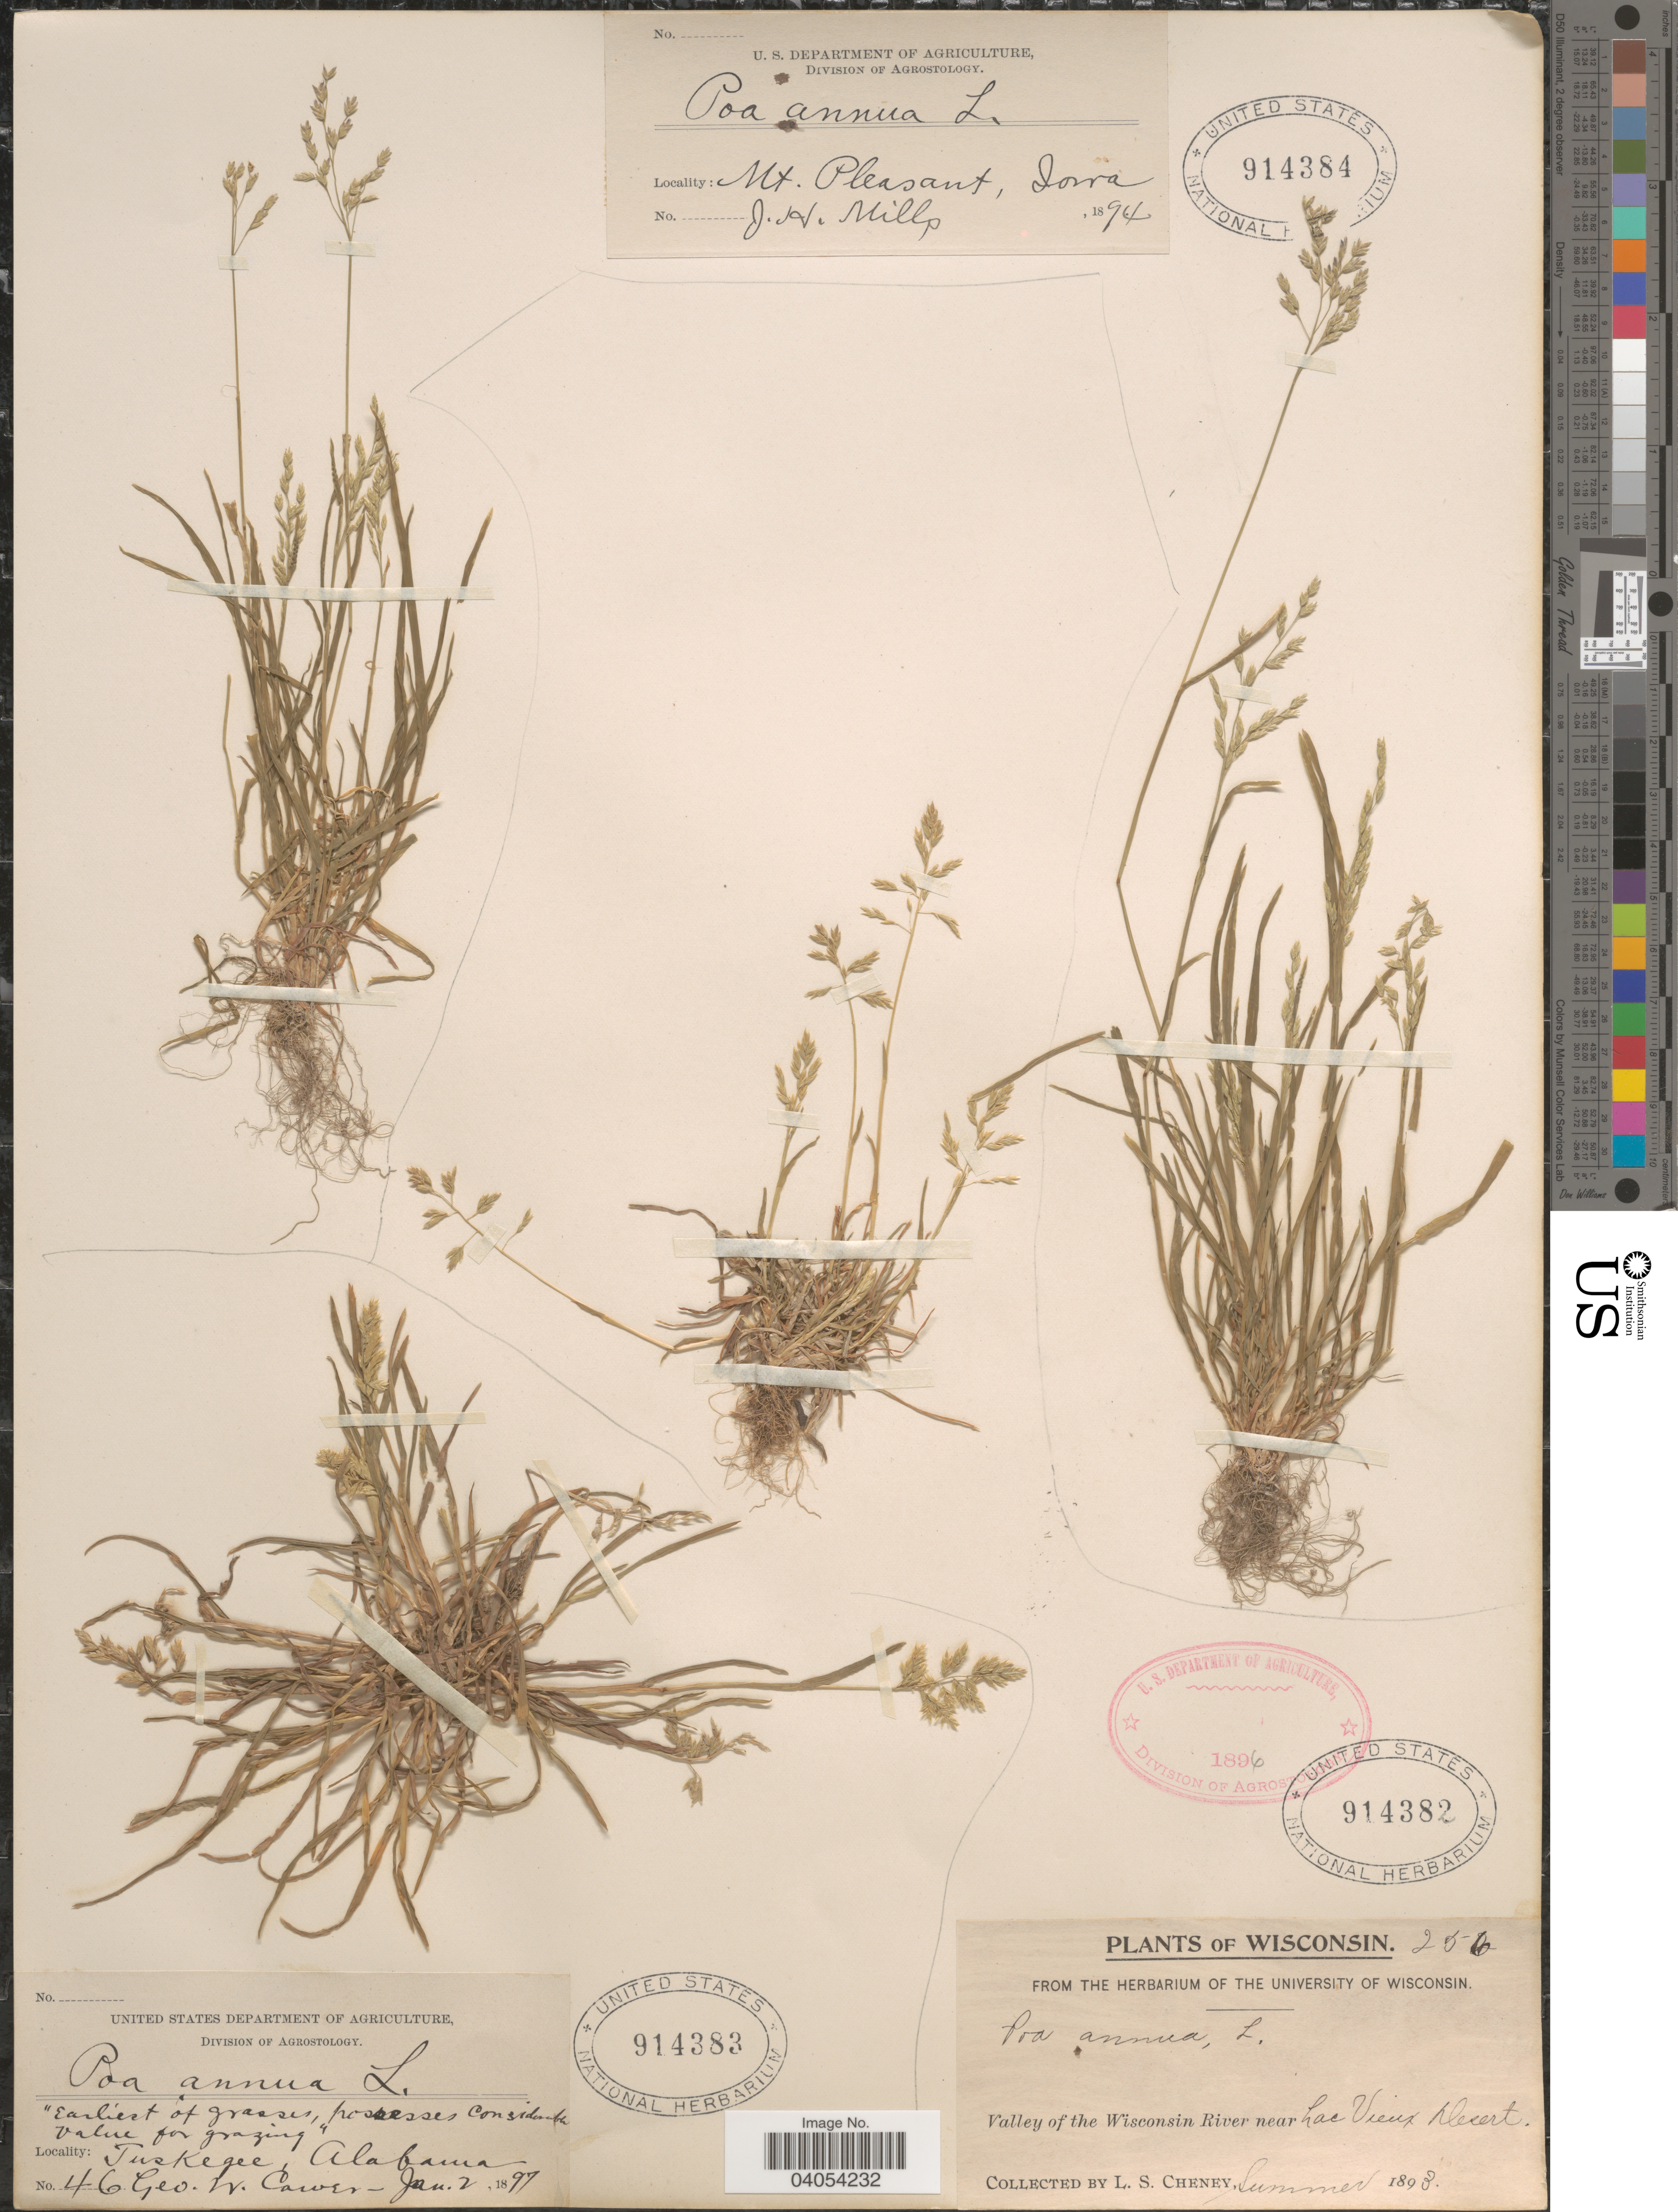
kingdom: Plantae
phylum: Tracheophyta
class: Liliopsida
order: Poales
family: Poaceae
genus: Poa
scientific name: Poa annua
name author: L.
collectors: G. Carver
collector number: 46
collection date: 1897-01-02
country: United States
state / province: Alabama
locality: Tuskegee.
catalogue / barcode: US 914383-2